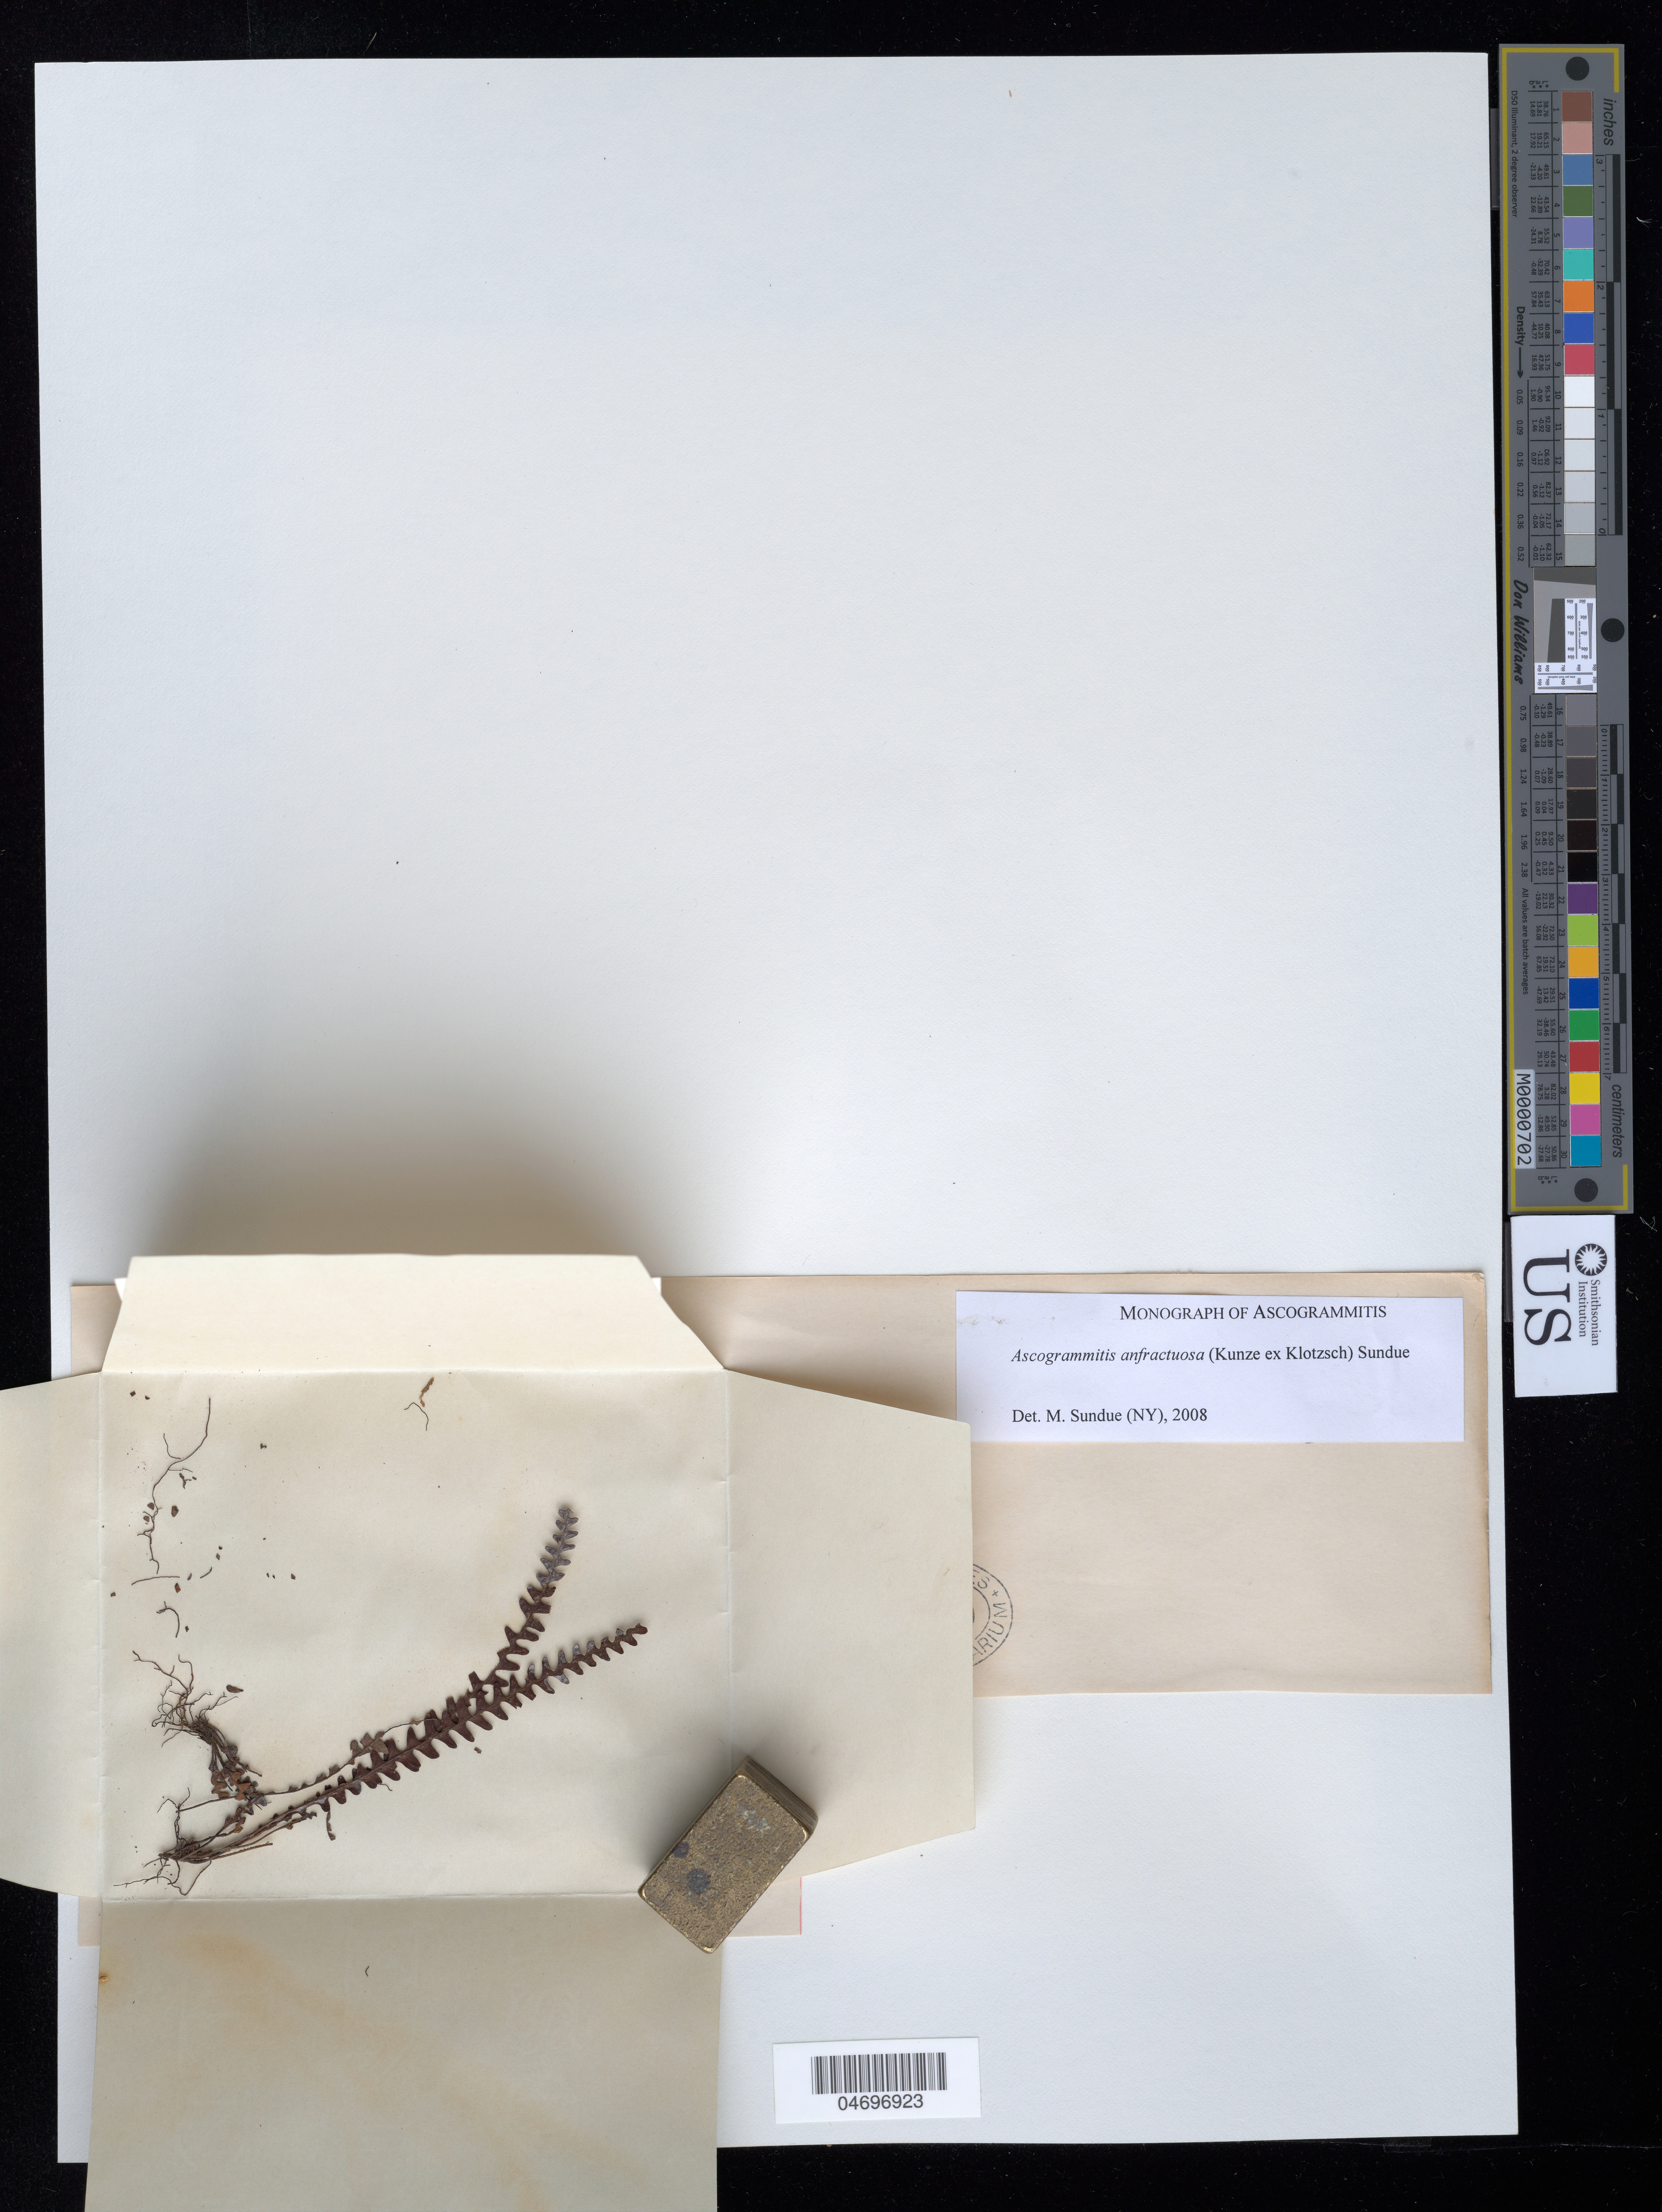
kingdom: Plantae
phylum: Tracheophyta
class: Polypodiopsida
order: Polypodiales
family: Polypodiaceae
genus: Ascogrammitis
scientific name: Ascogrammitis anfractuosa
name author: (Kunze ex Klotzsch) Sundue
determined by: Sundue, Michael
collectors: Pittier, --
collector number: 2000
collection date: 1890-02-16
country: Costa Rica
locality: Environs du Rancho Flores (Barba)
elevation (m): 2043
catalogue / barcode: US 618320